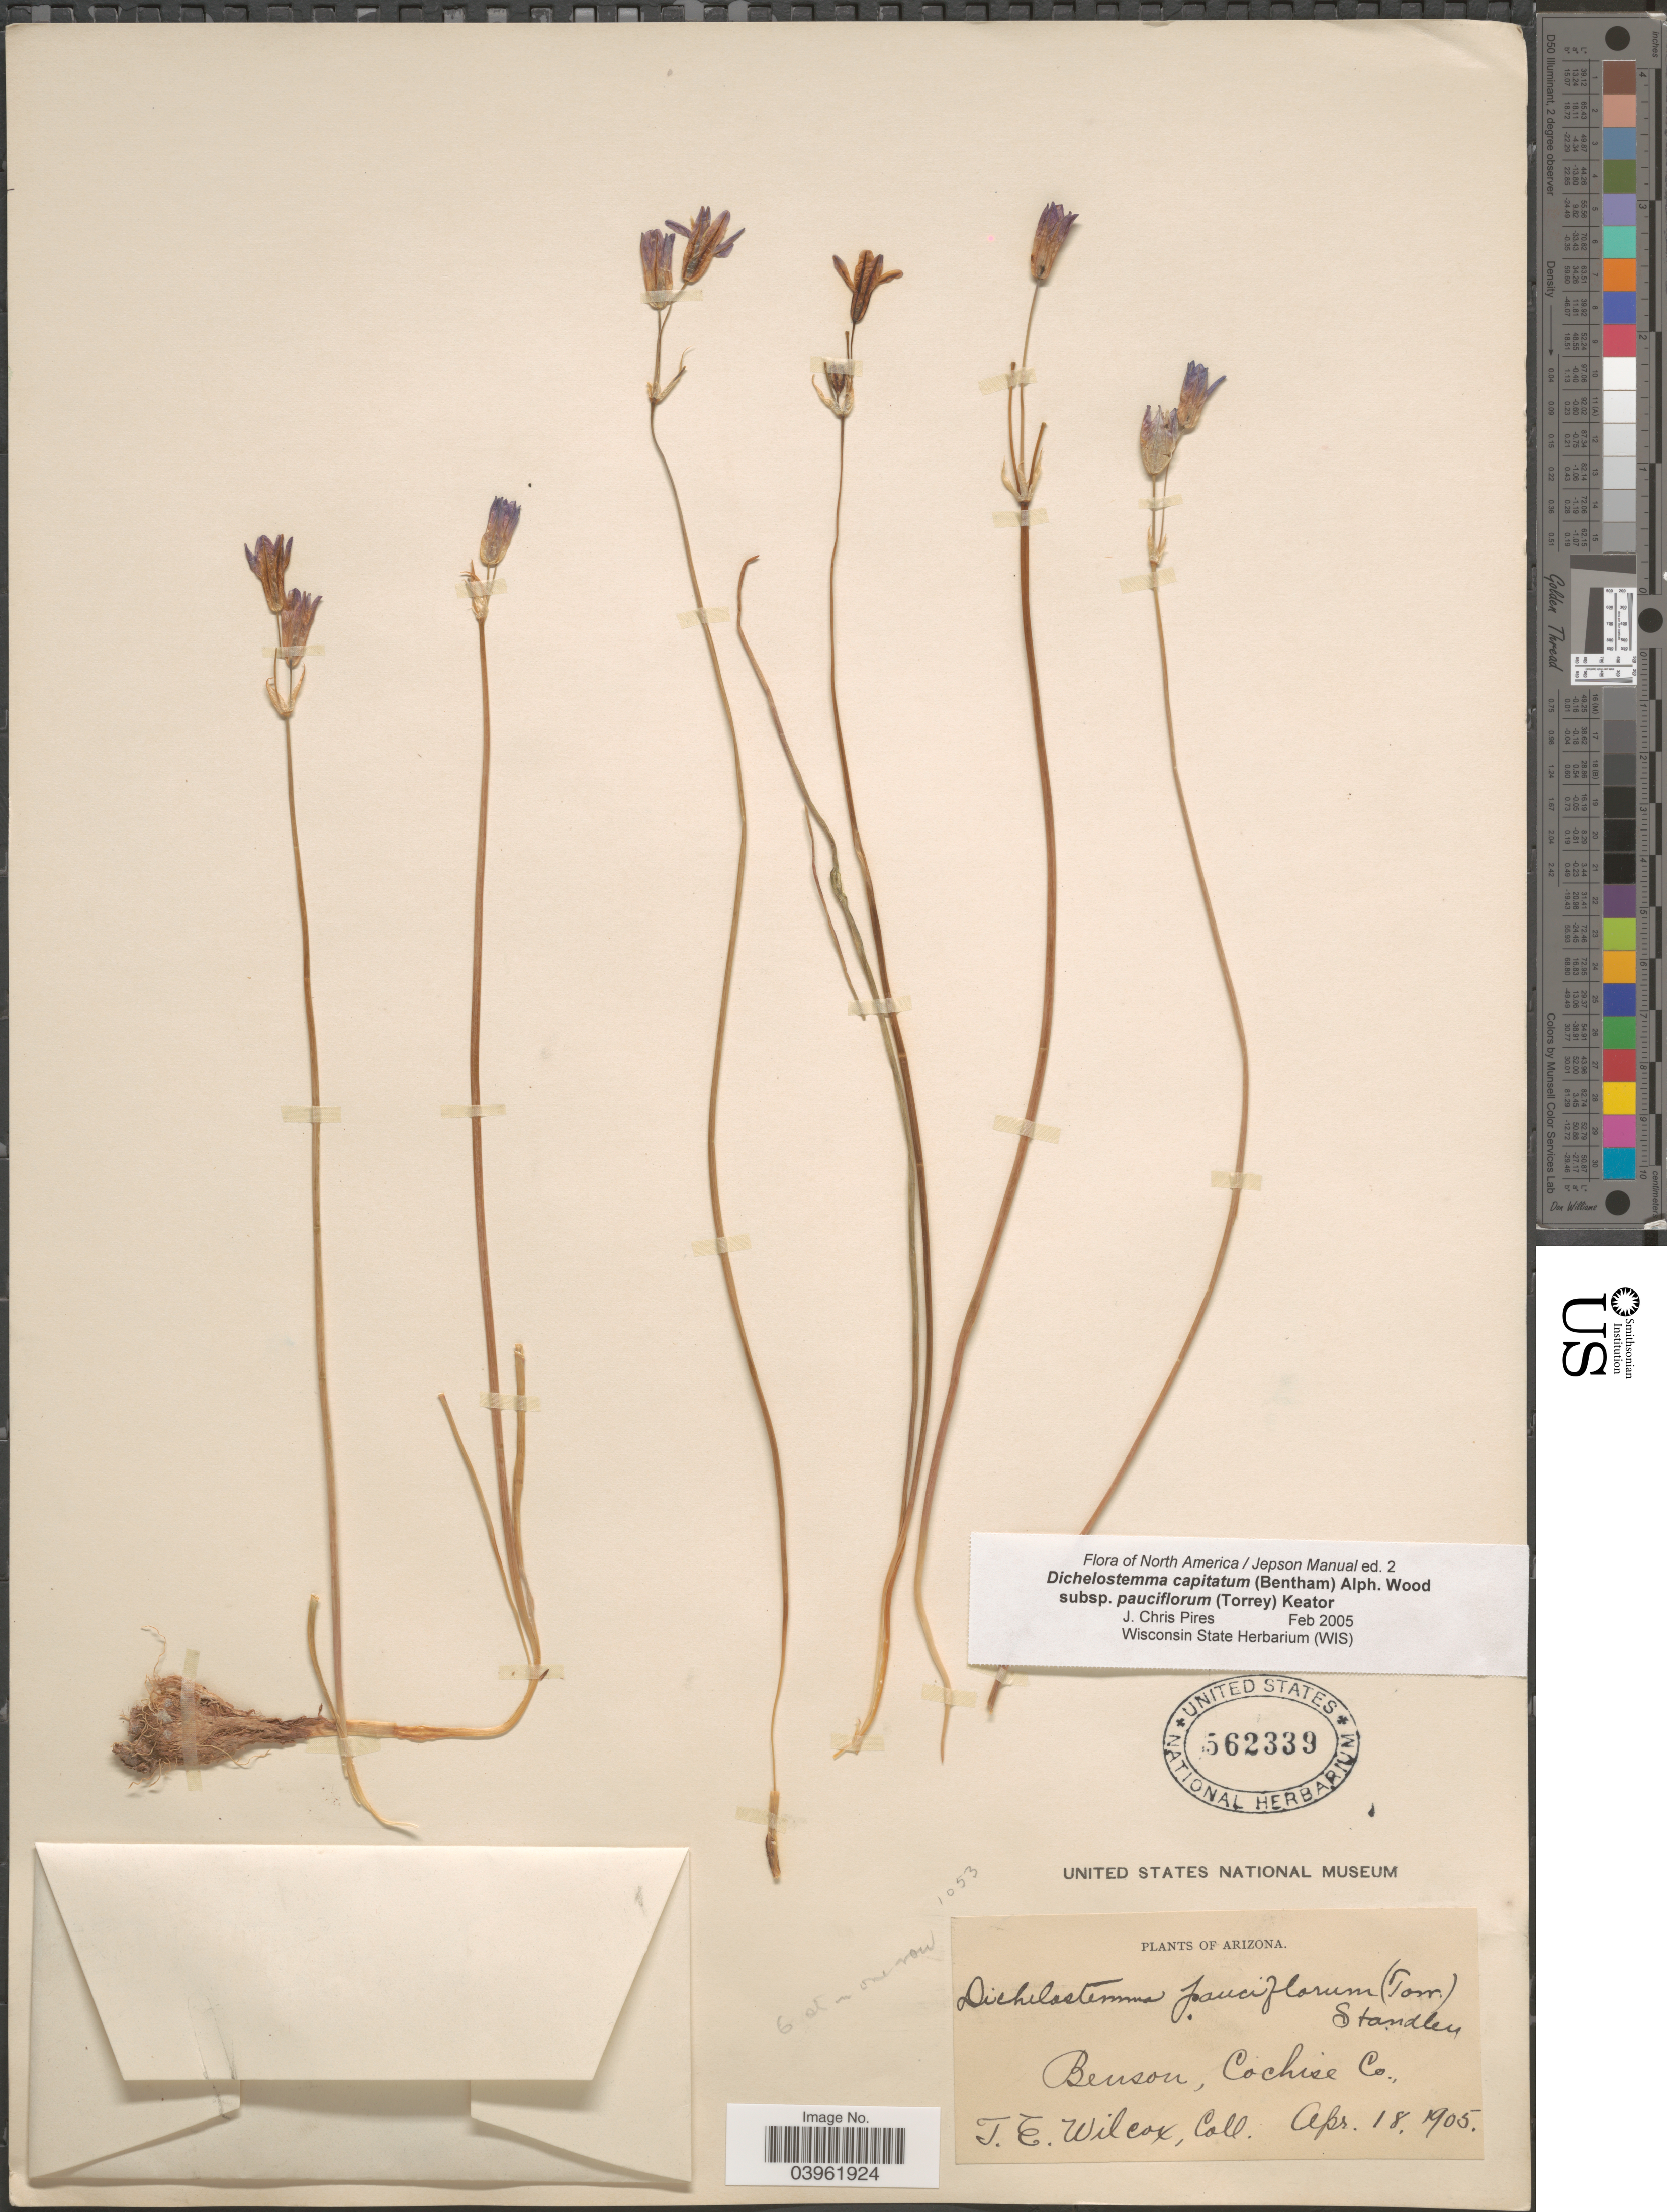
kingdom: Plantae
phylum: Tracheophyta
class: Liliopsida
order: Asparagales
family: Asparagaceae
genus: Dichelostemma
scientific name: Dichelostemma capitatum subsp. pauciflorum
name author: (Torr.) Keator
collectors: T. E. Wilcox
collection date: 1905-04-18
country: United States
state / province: Arizona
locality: Benson, Cochise Co.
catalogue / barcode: US 562339